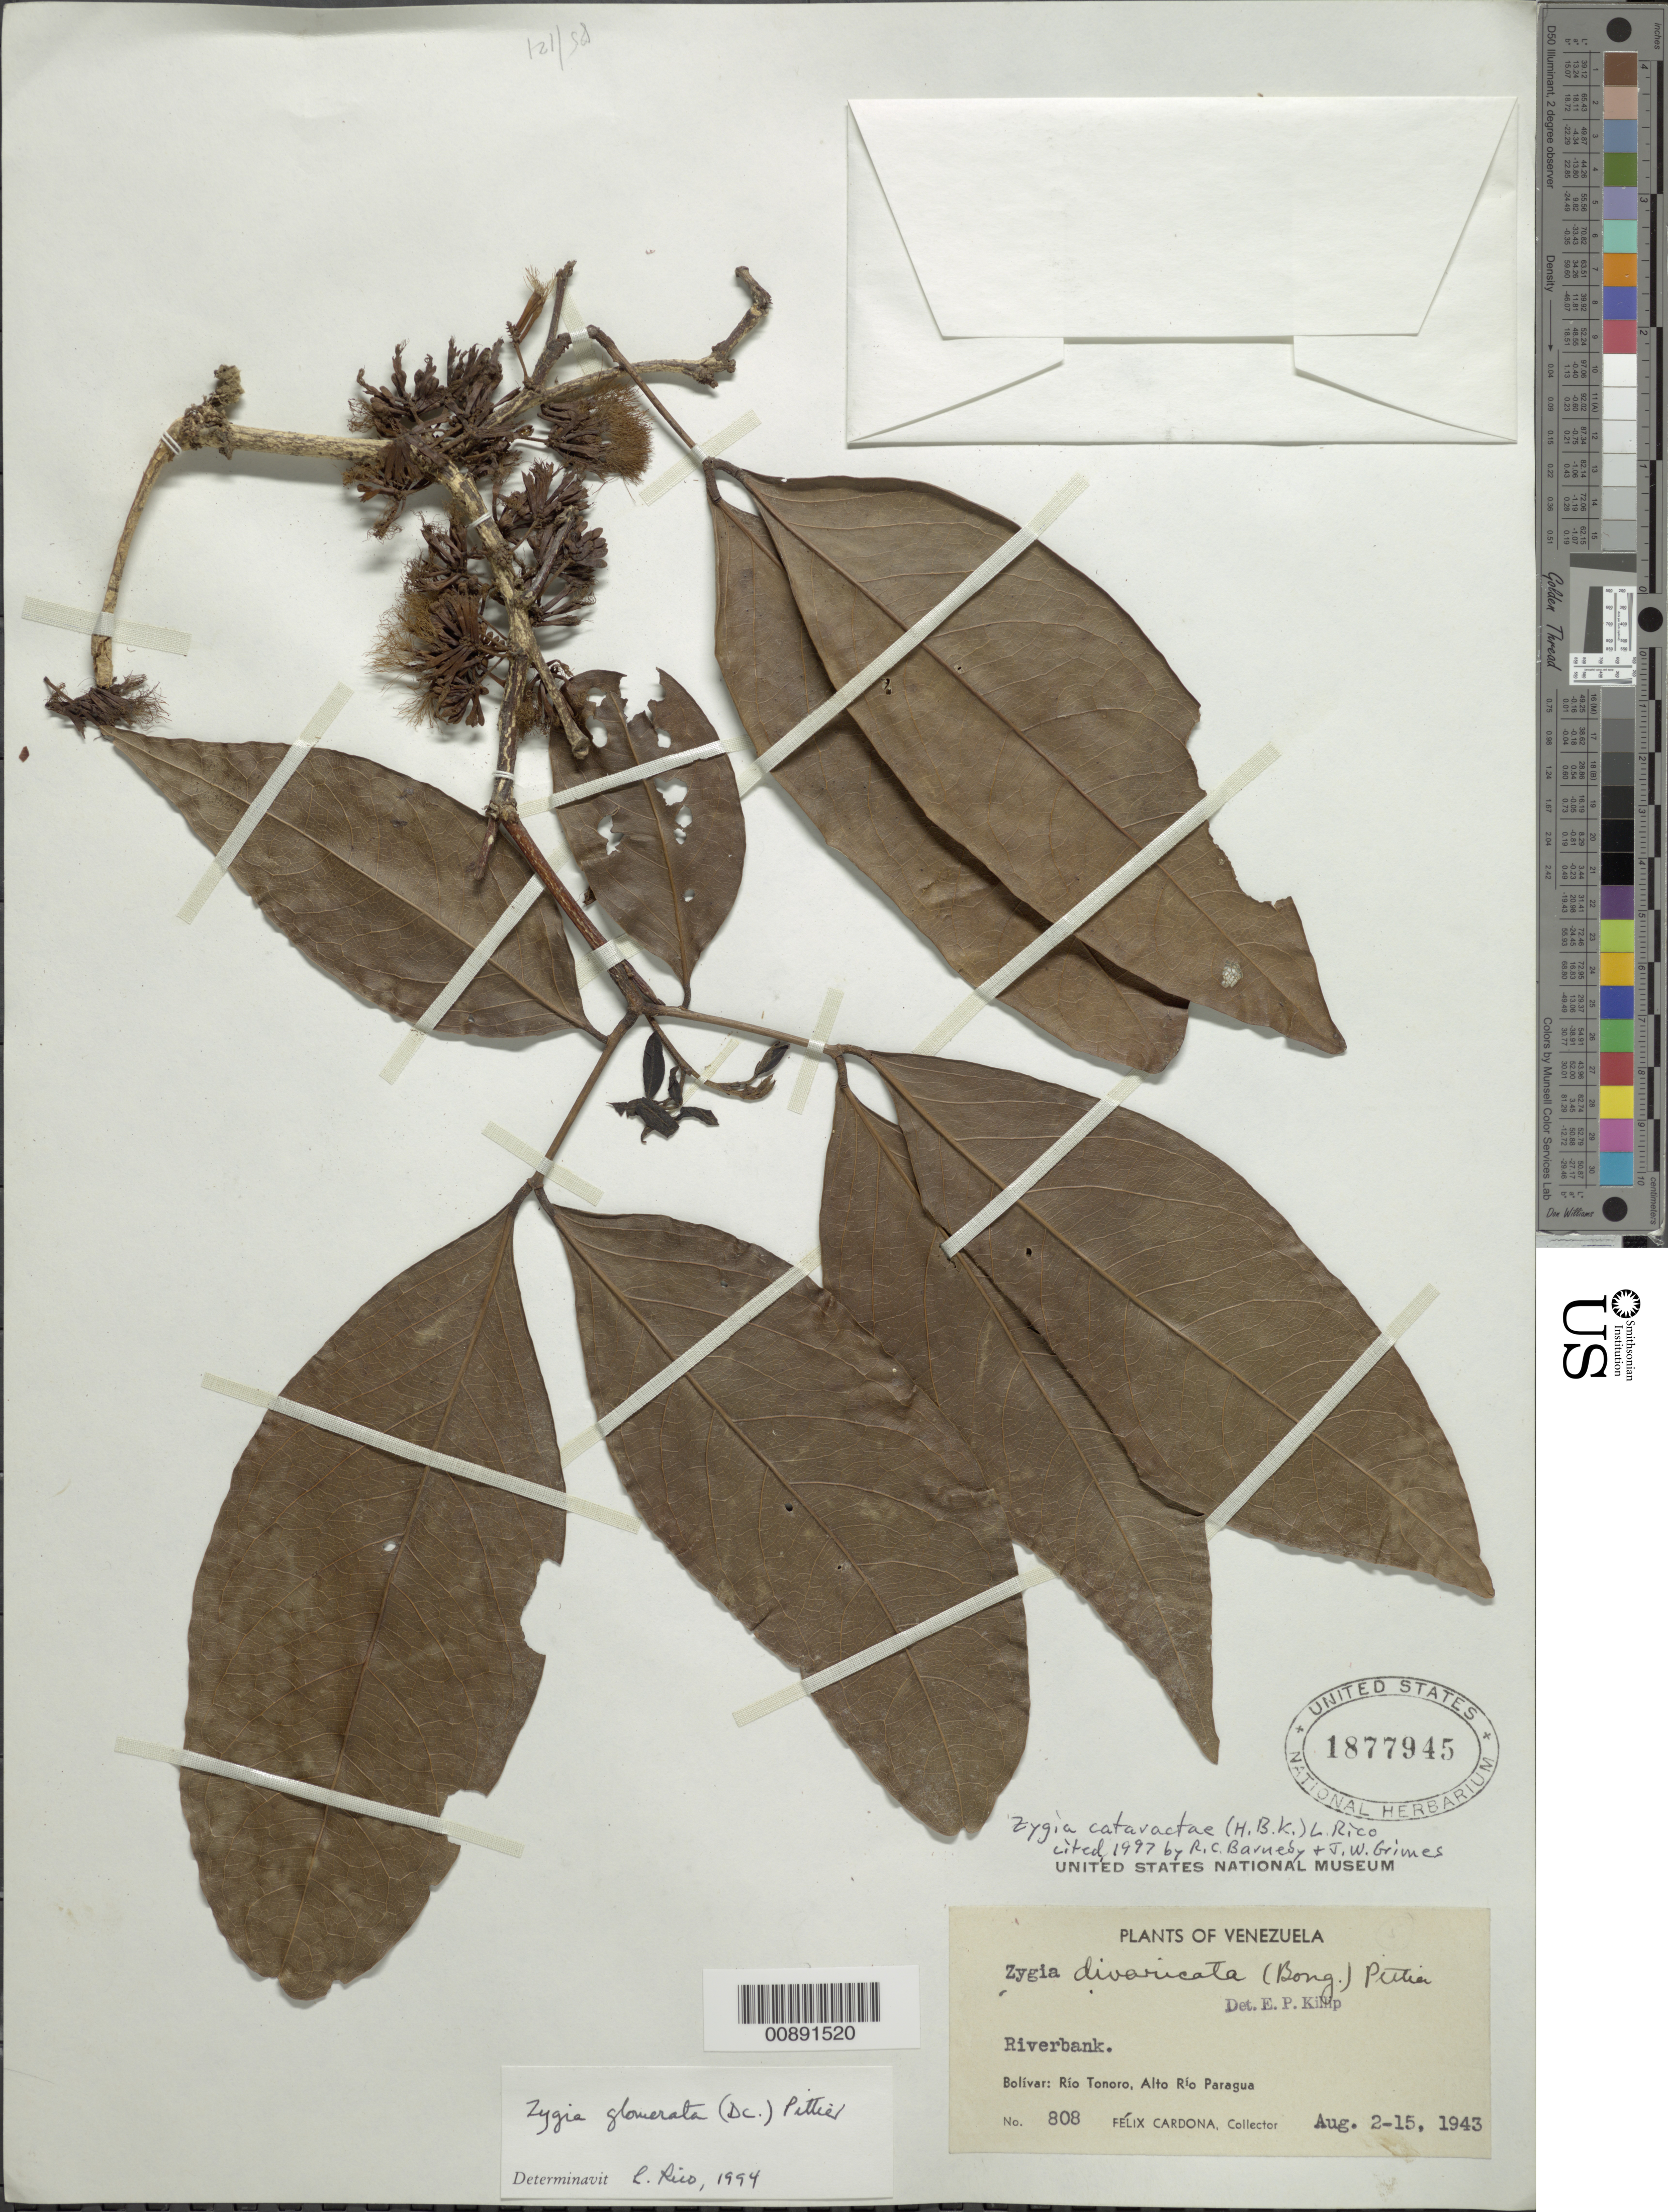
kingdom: Plantae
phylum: Tracheophyta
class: Magnoliopsida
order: Fabales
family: Fabaceae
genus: Zygia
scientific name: Zygia cataractae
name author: (Kunth) L. Rico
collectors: F. Cardona Puig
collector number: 808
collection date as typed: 2-Aug-43 to 15-Aug-43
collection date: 1943-08-02/1943-08-15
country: Venezuela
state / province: Bolívar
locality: Alto Río Paragua, Río Tonoro (Guayana)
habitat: Riverbank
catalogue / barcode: US 1877945